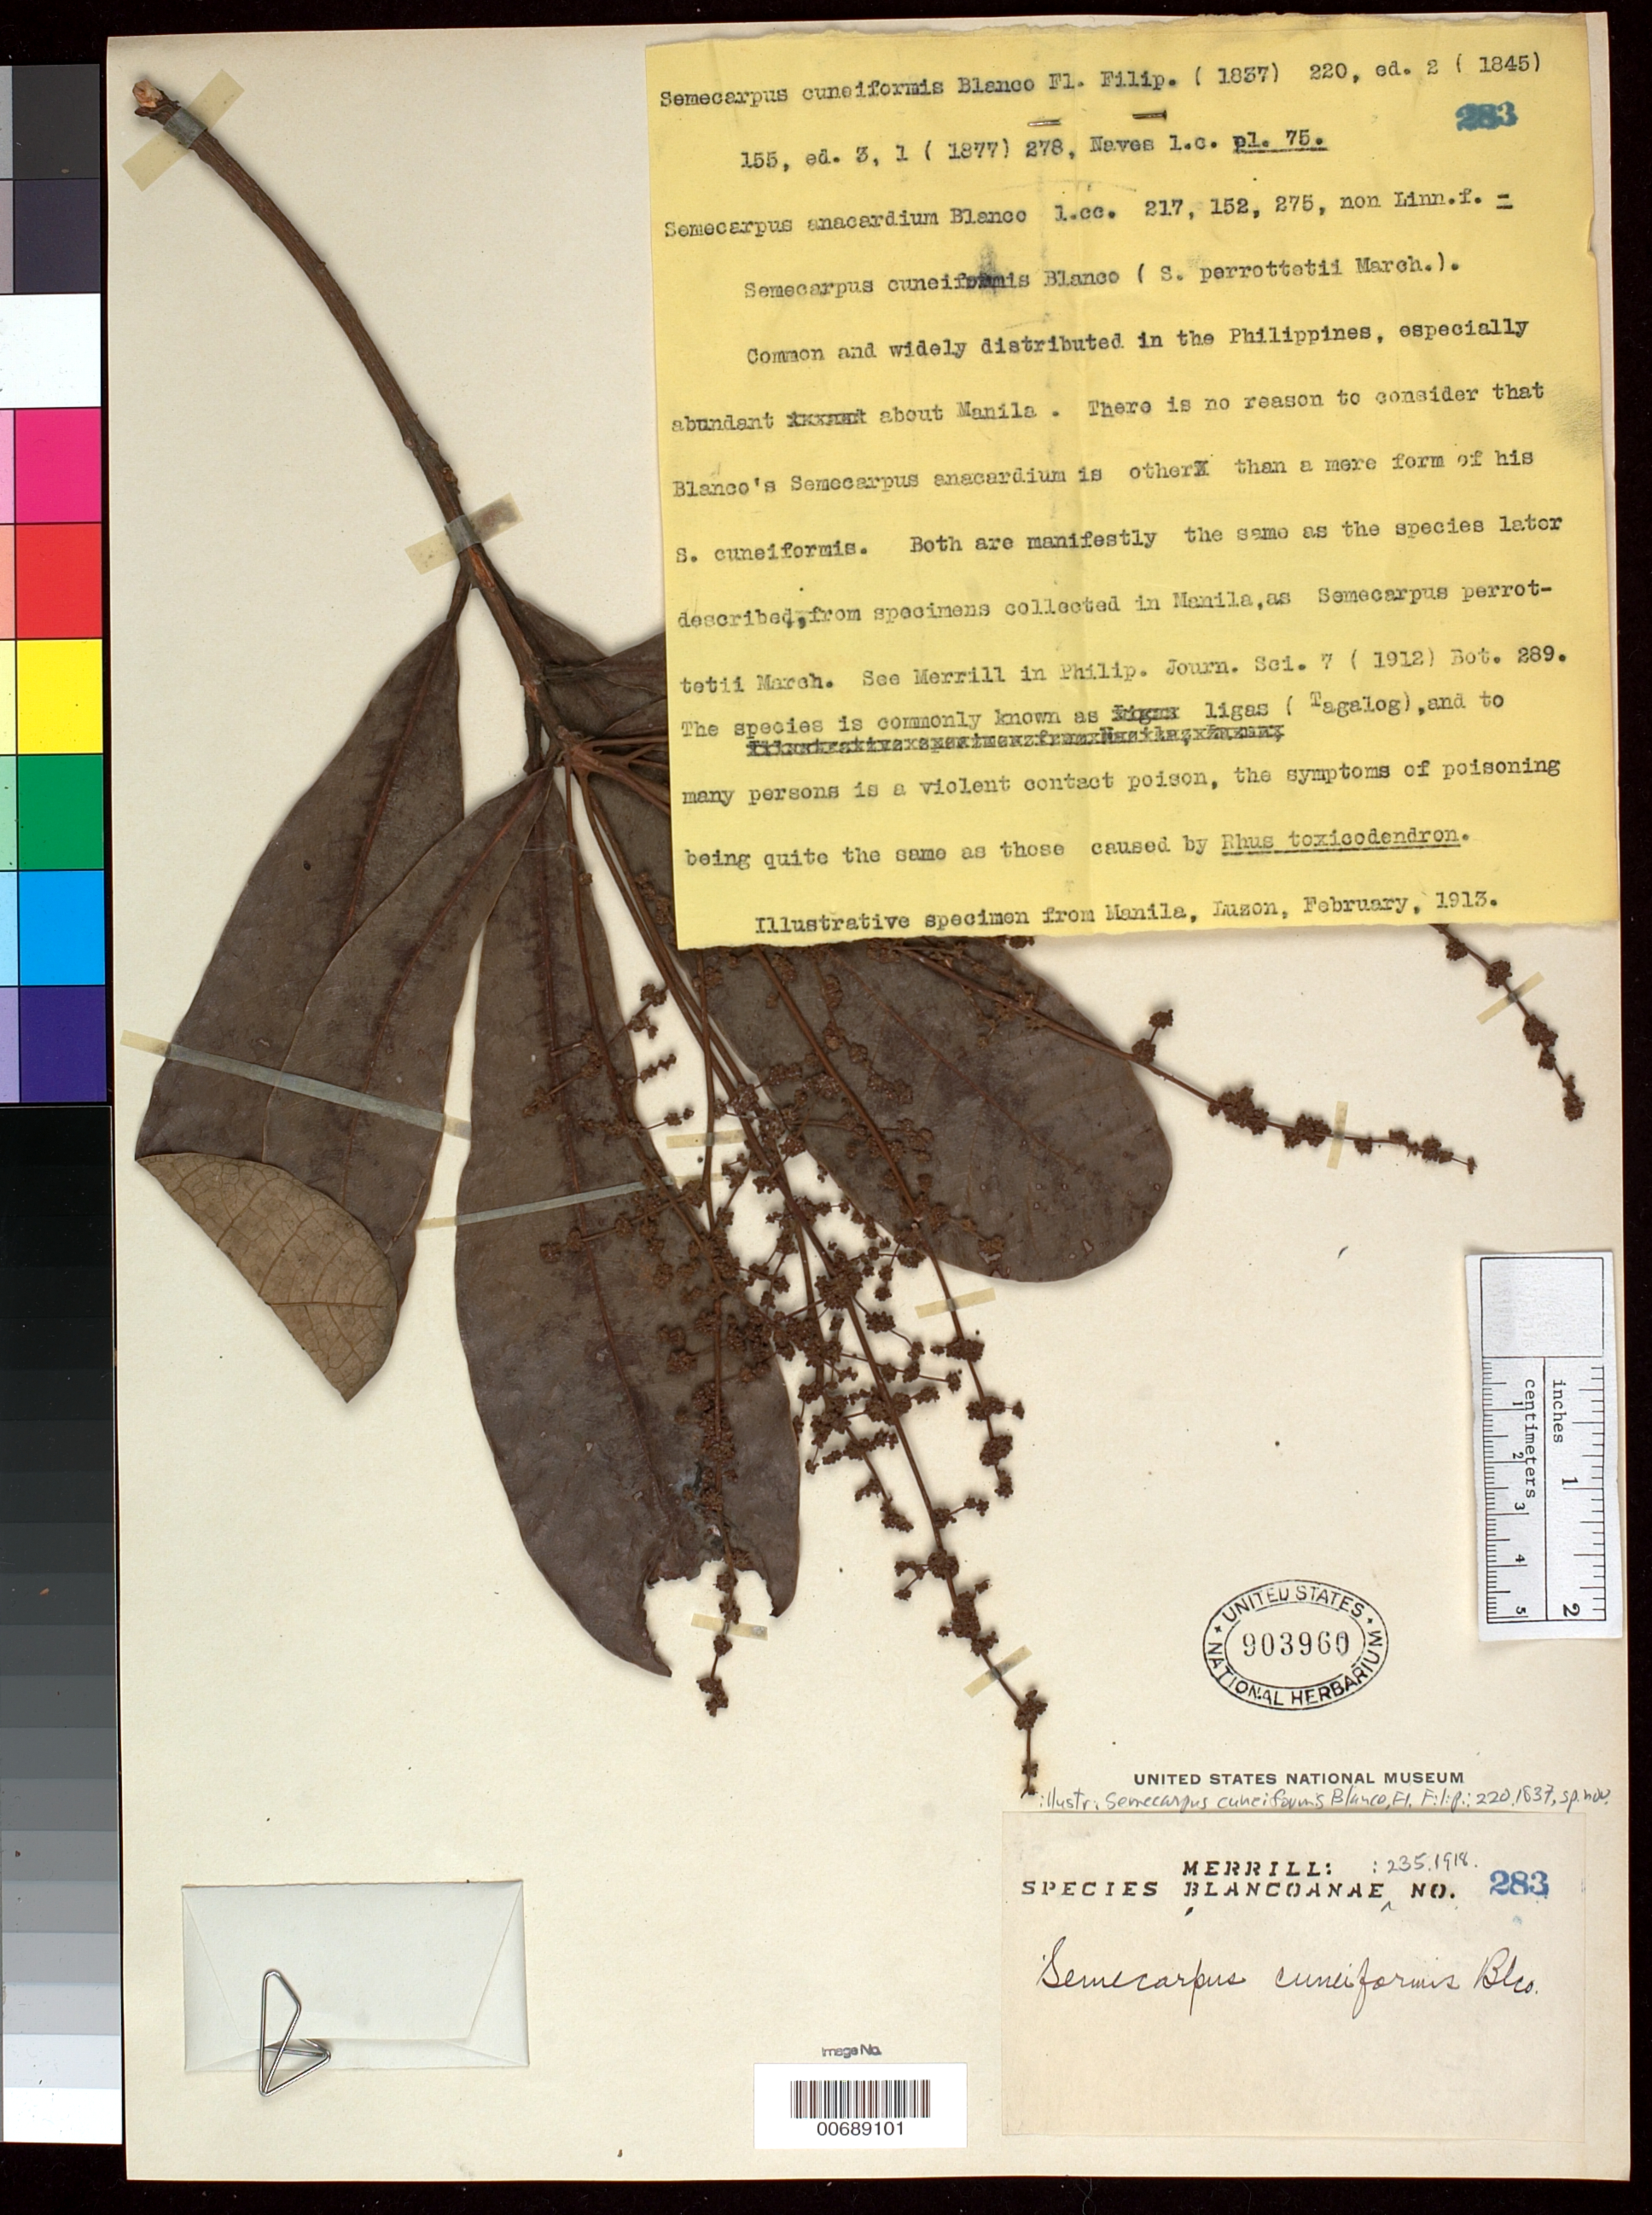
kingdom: Plantae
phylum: Tracheophyta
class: Magnoliopsida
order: Sapindales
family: Anacardiaceae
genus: Semecarpus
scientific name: Semecarpus cuneiformis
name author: Blanco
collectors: E. D. Merrill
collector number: Sp. Blancoan. 0283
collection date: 1913-02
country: Philippines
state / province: National Capital Region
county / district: Manila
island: Luzon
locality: Manila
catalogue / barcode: US 903960